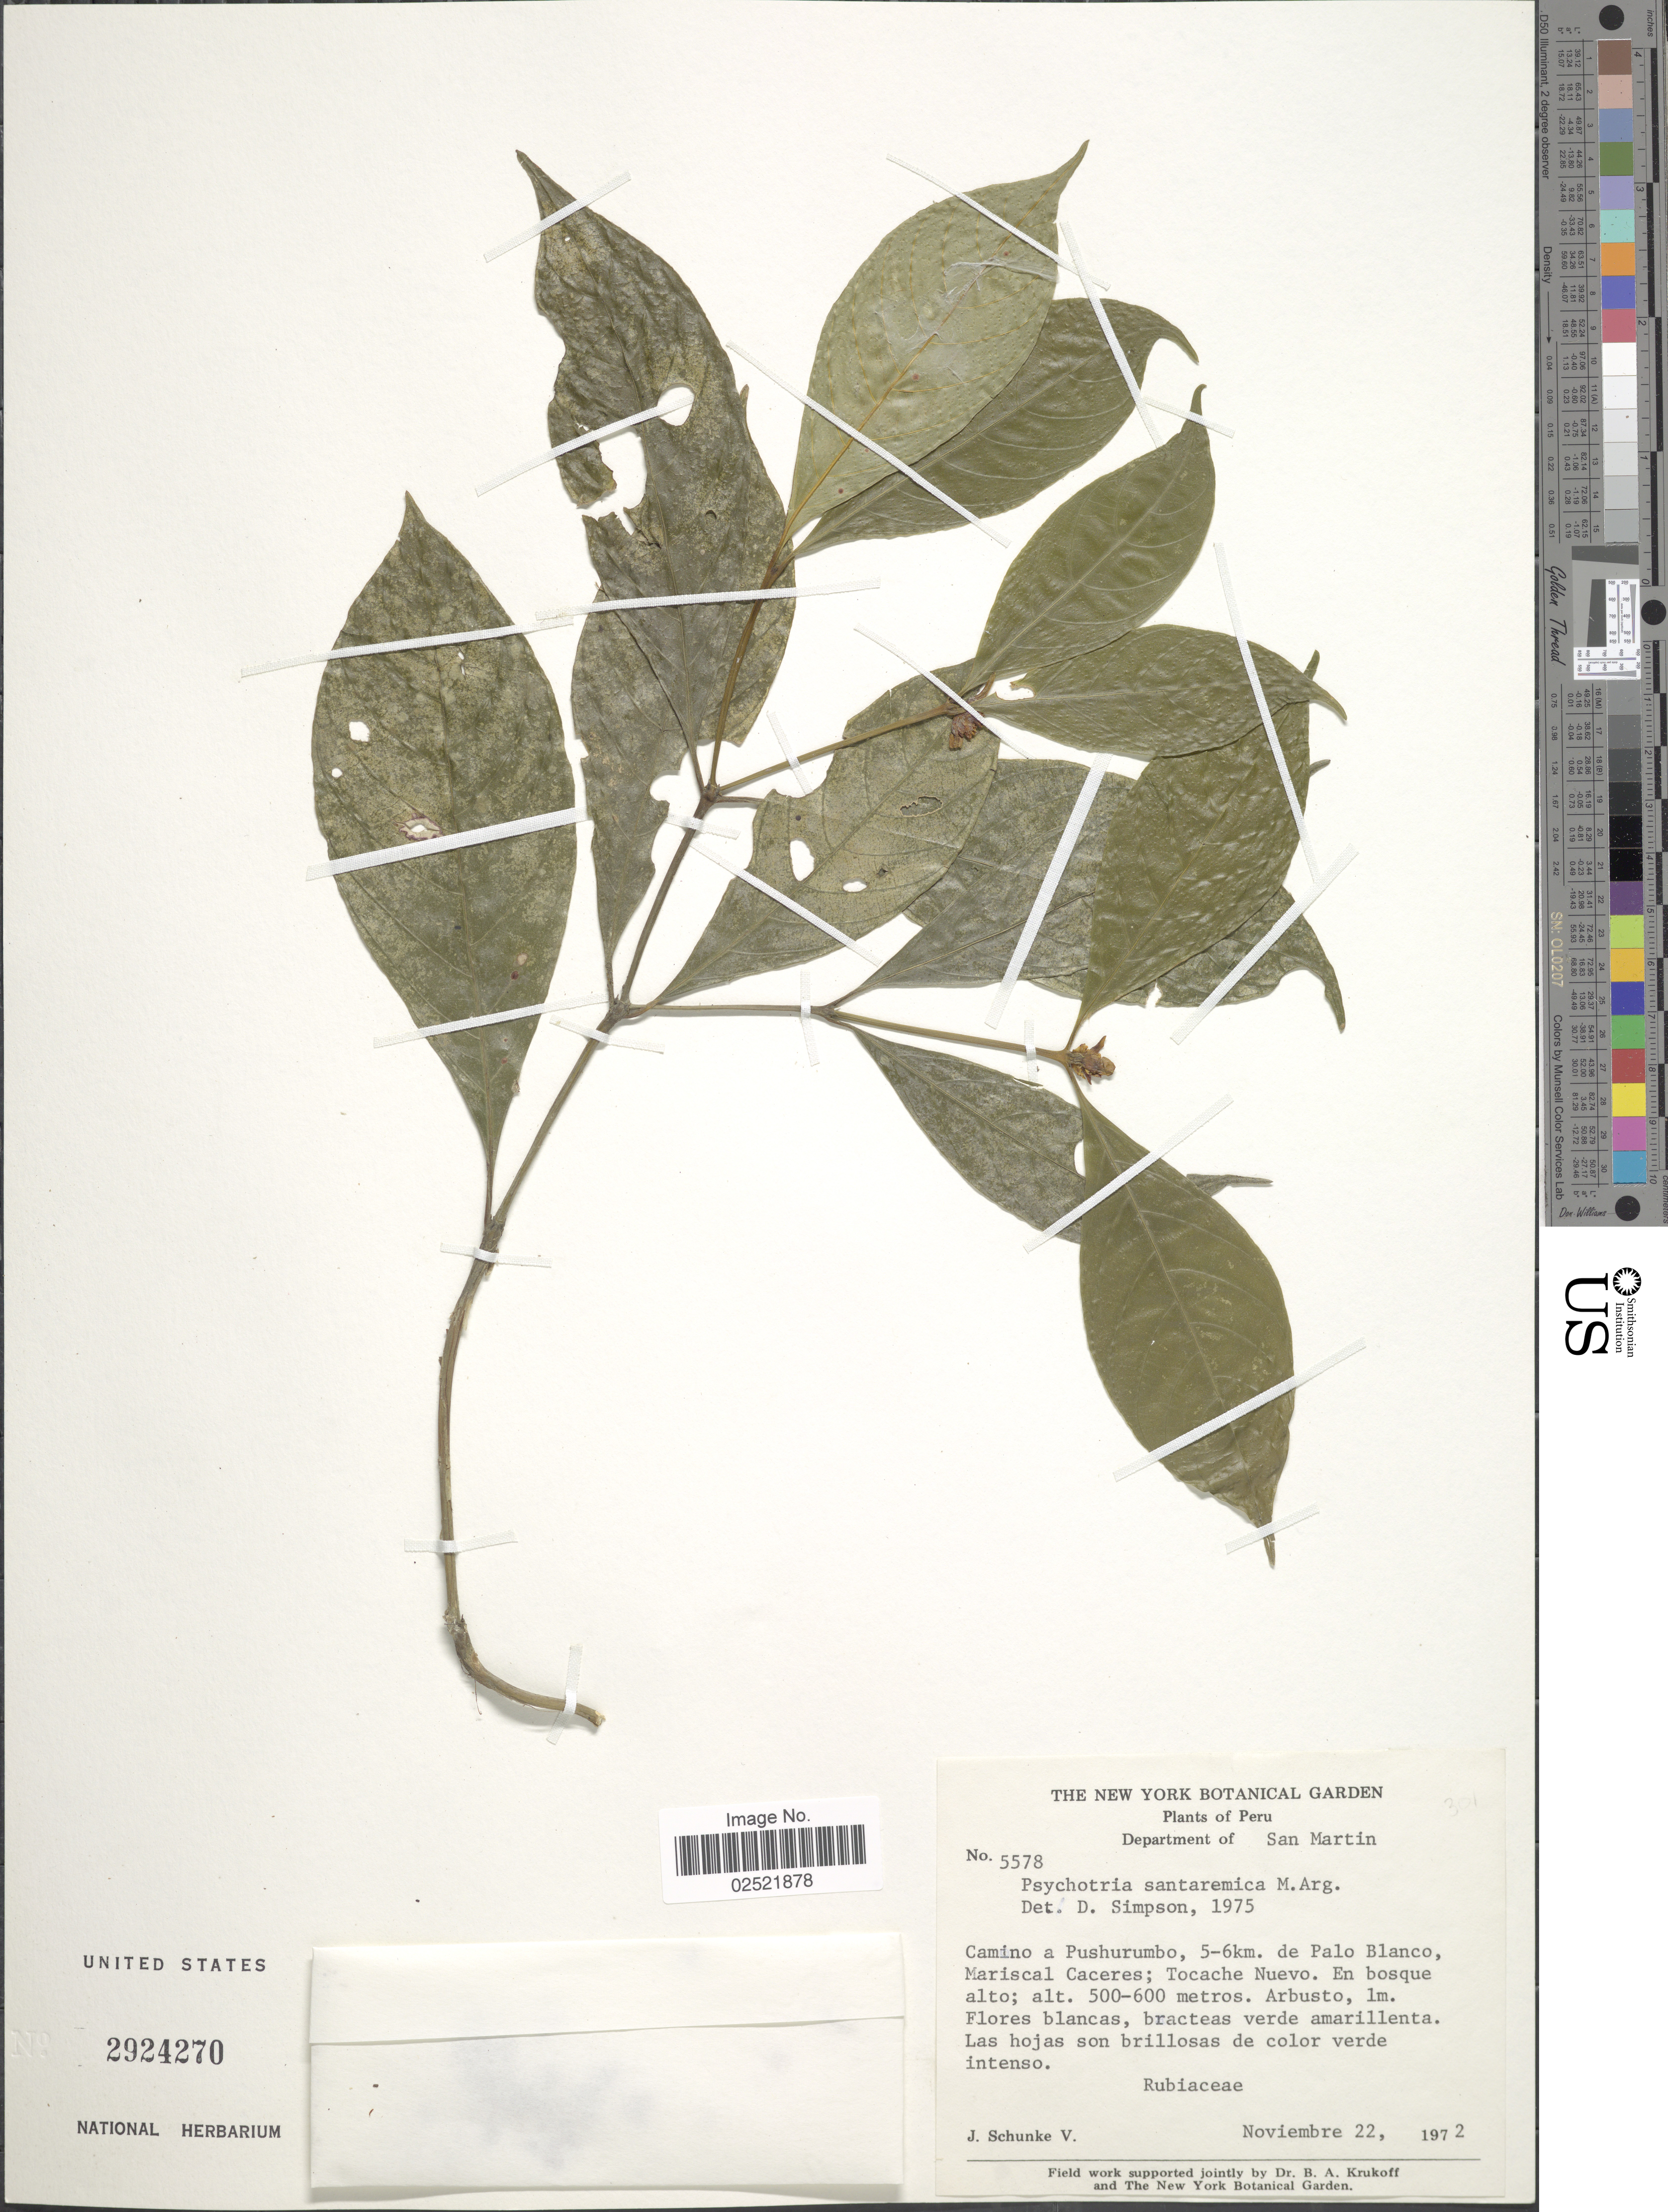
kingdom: Plantae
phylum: Tracheophyta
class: Magnoliopsida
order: Gentianales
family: Rubiaceae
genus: Psychotria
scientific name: Psychotria santaremica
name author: Müll. Arg.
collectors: J. Schunke Vigo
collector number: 5578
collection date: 1972-11-22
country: Peru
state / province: San Martín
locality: Camino a Pushurumbo, 5-6 km de Palo Blanco, Mariscal Caceres, Tocache Nuevo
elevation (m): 500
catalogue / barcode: US 2924270